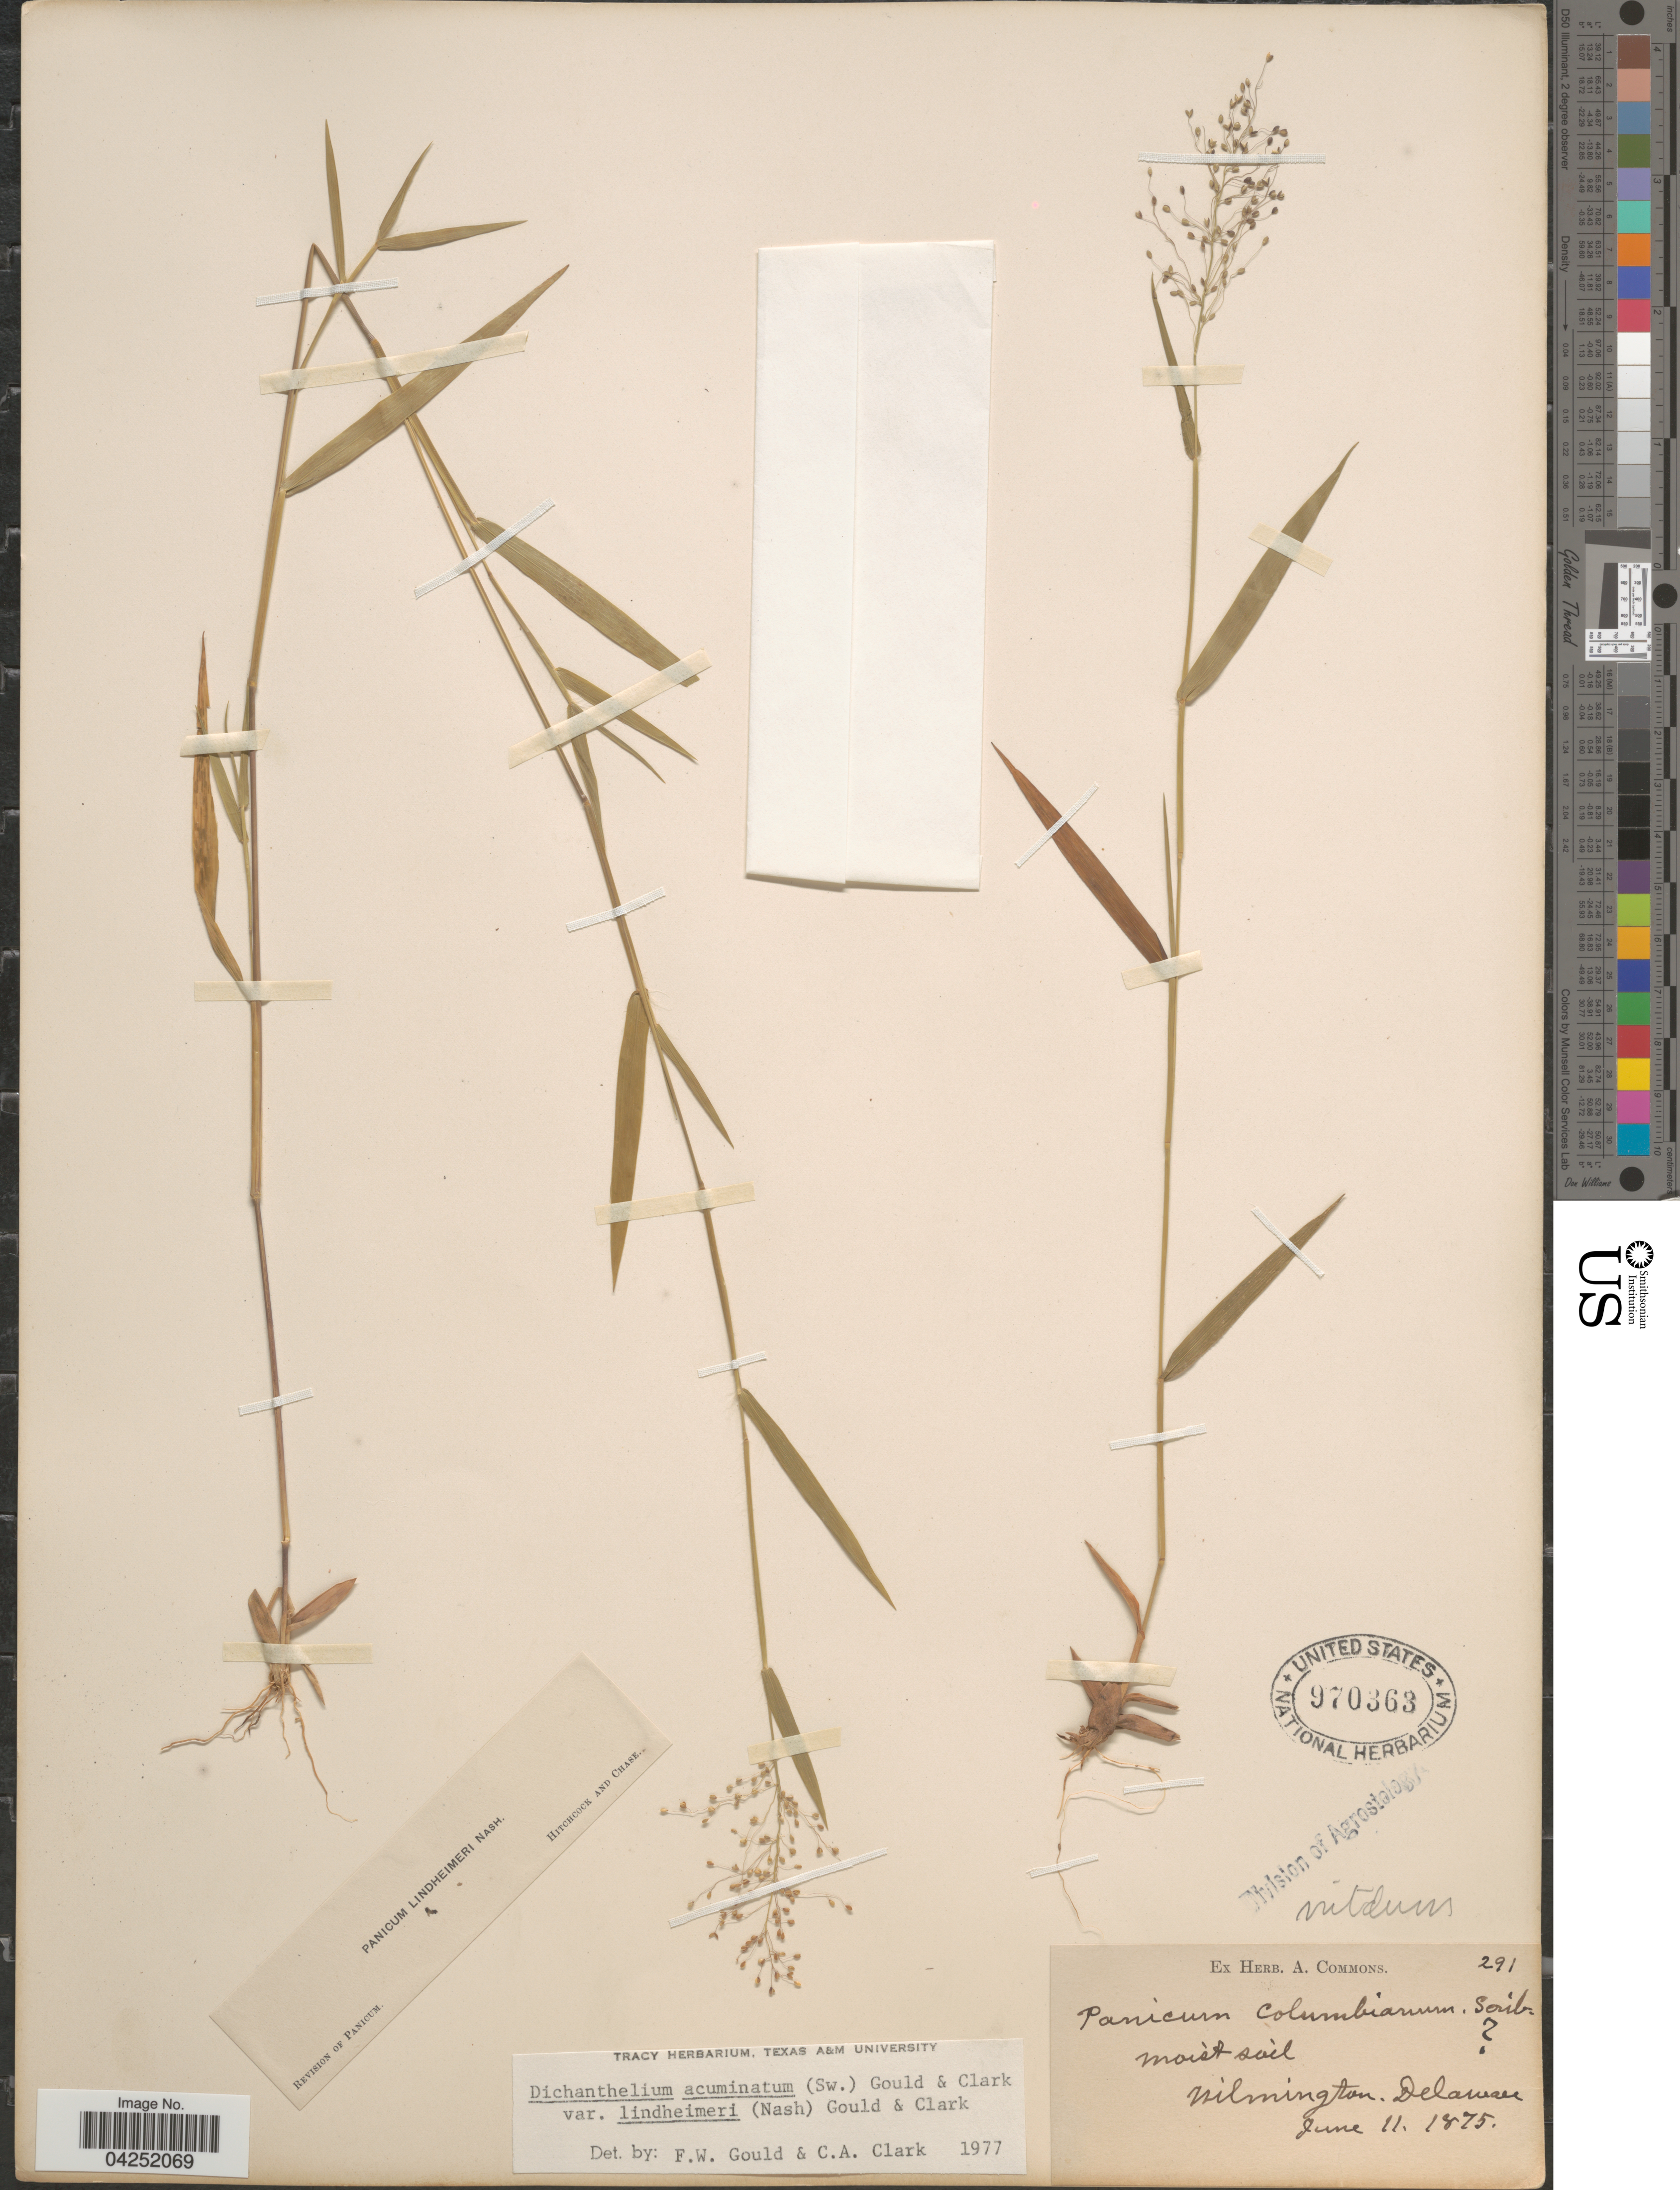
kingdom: Plantae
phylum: Tracheophyta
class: Liliopsida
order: Poales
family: Poaceae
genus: Dichanthelium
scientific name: Dichanthelium acuminatum var. lindheimeri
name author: (Nash) Gould & C.A. Clark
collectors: ex herb. A. Commons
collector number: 291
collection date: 1875-06-11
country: United States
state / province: Delaware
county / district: New Castle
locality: Wilmington.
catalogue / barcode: US 970363